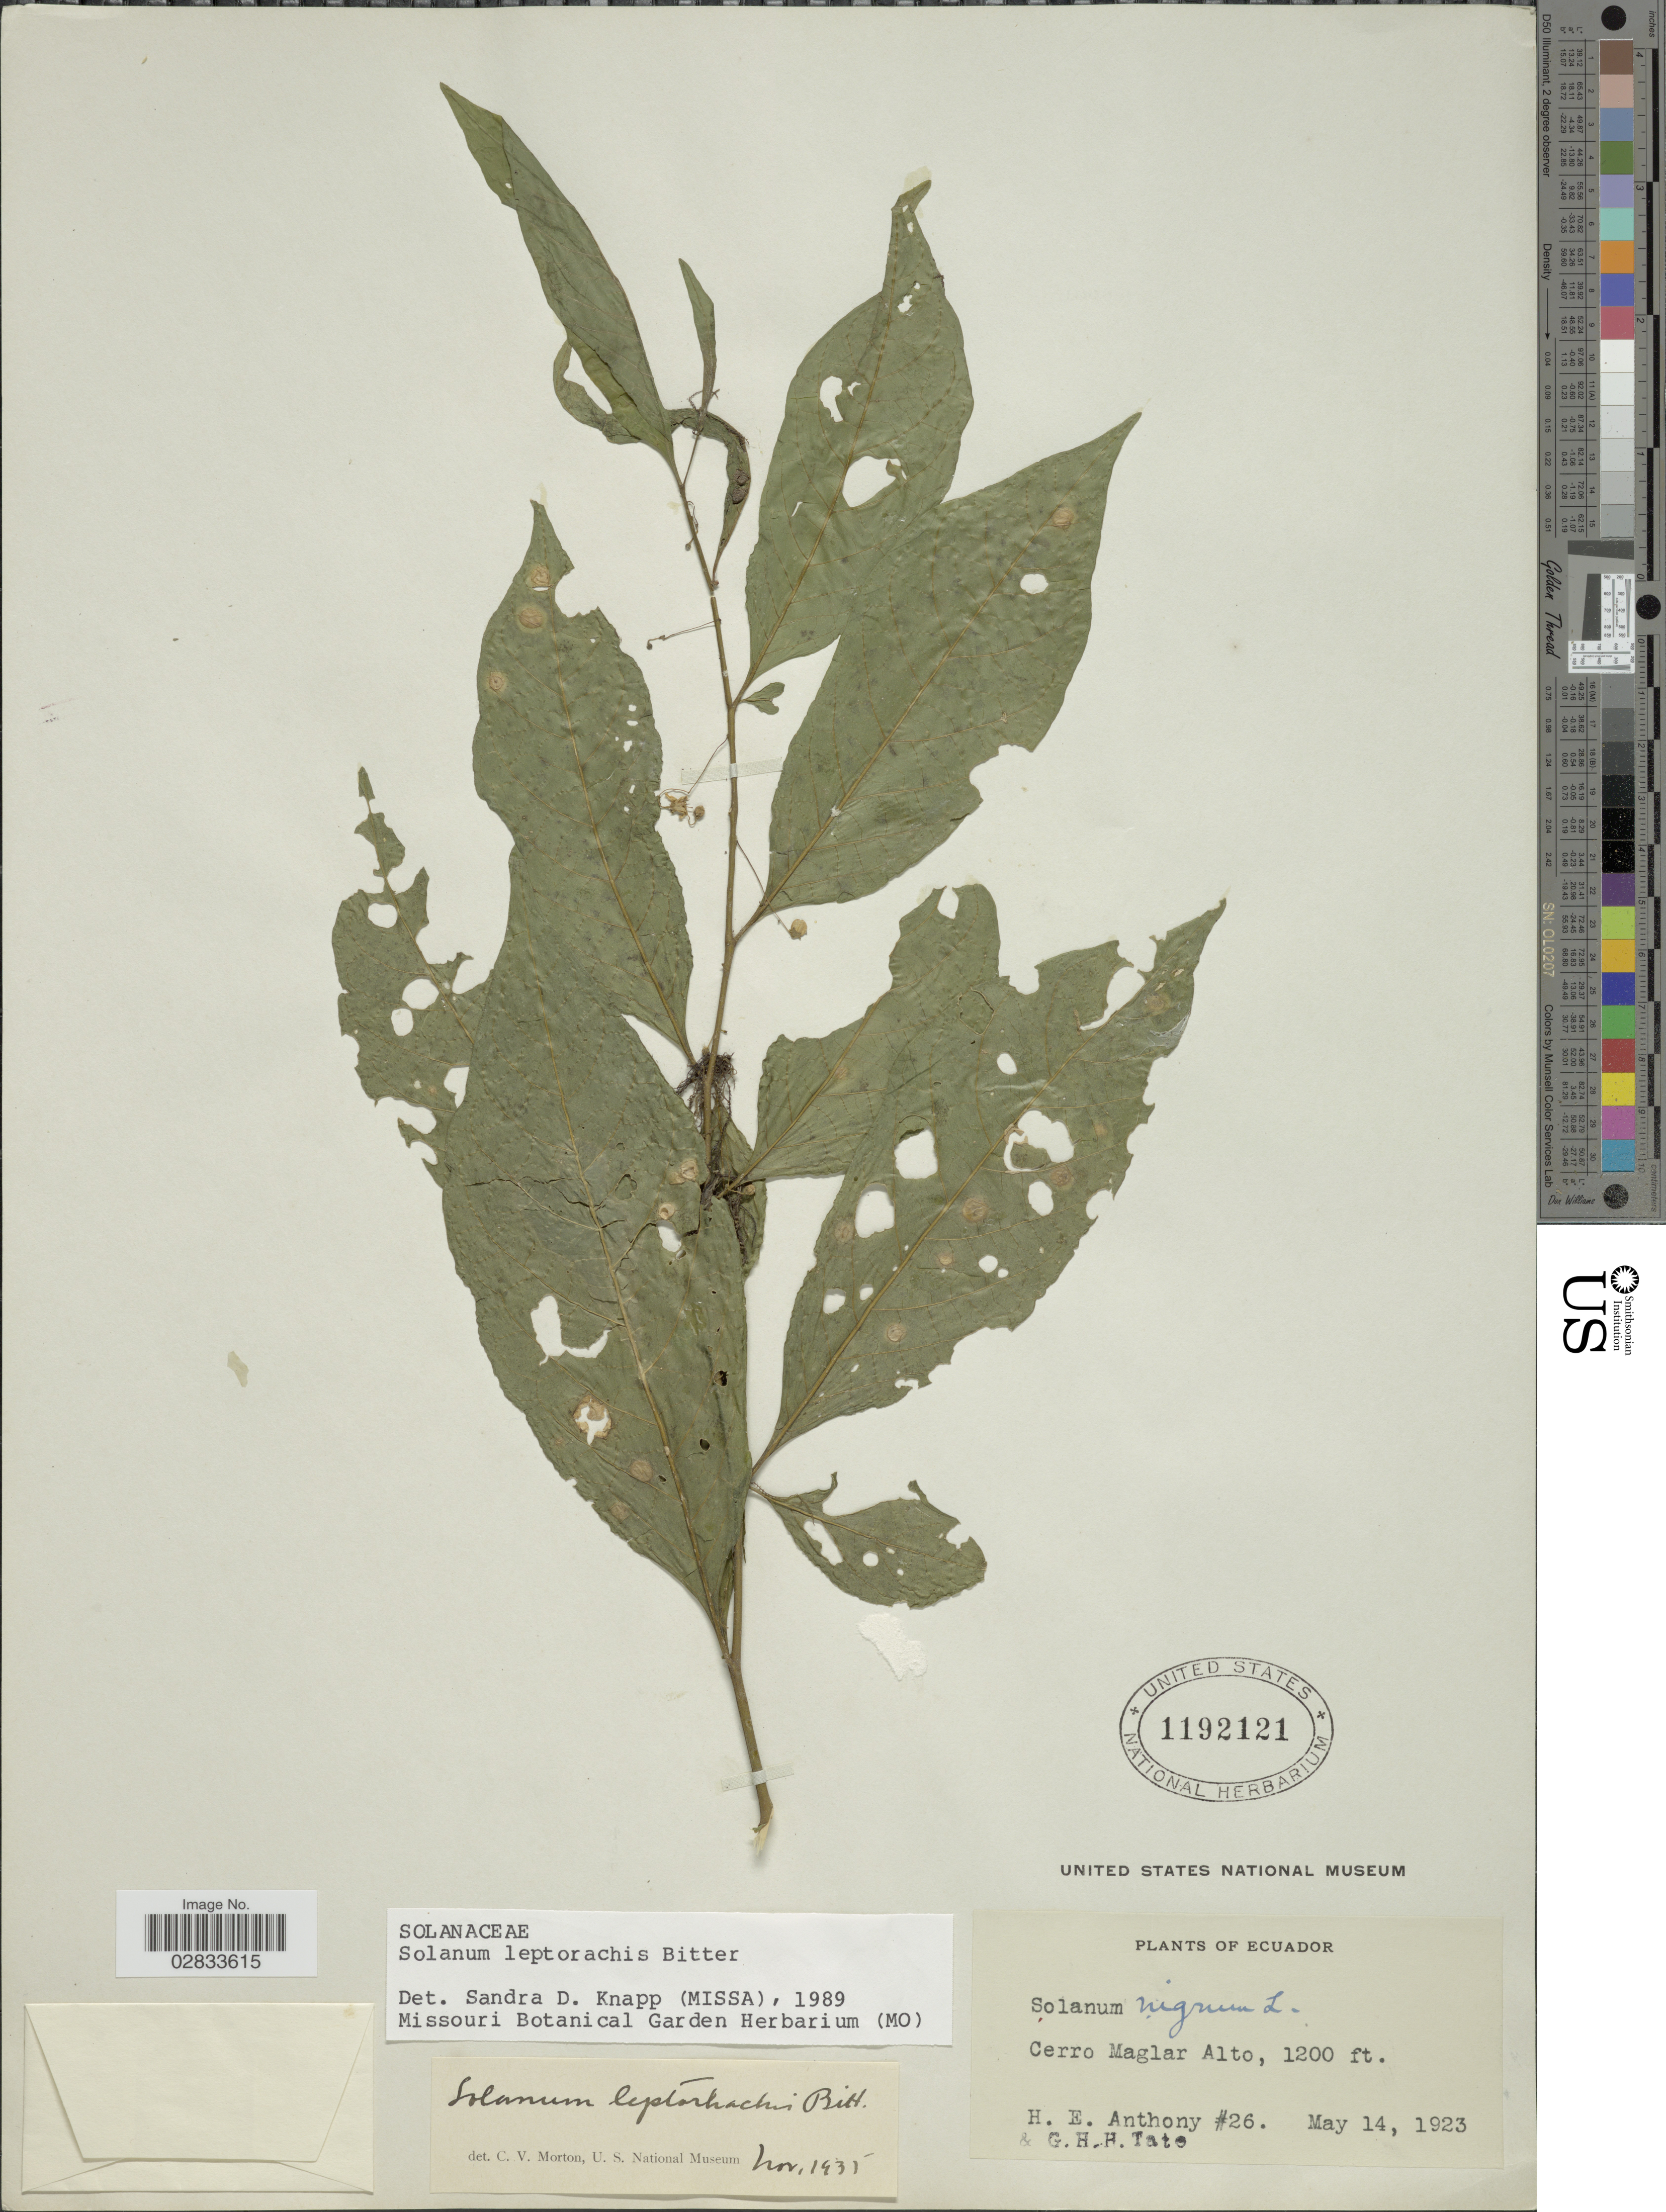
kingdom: Plantae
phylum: Tracheophyta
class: Magnoliopsida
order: Solanales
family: Solanaceae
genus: Solanum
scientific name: Solanum leptorhachis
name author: Bitter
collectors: H. E. Anthony & G. H. H.Tate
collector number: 26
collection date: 1923-05-14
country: Ecuador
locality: Cerro Maglar Alto.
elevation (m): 366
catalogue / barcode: US 1192121